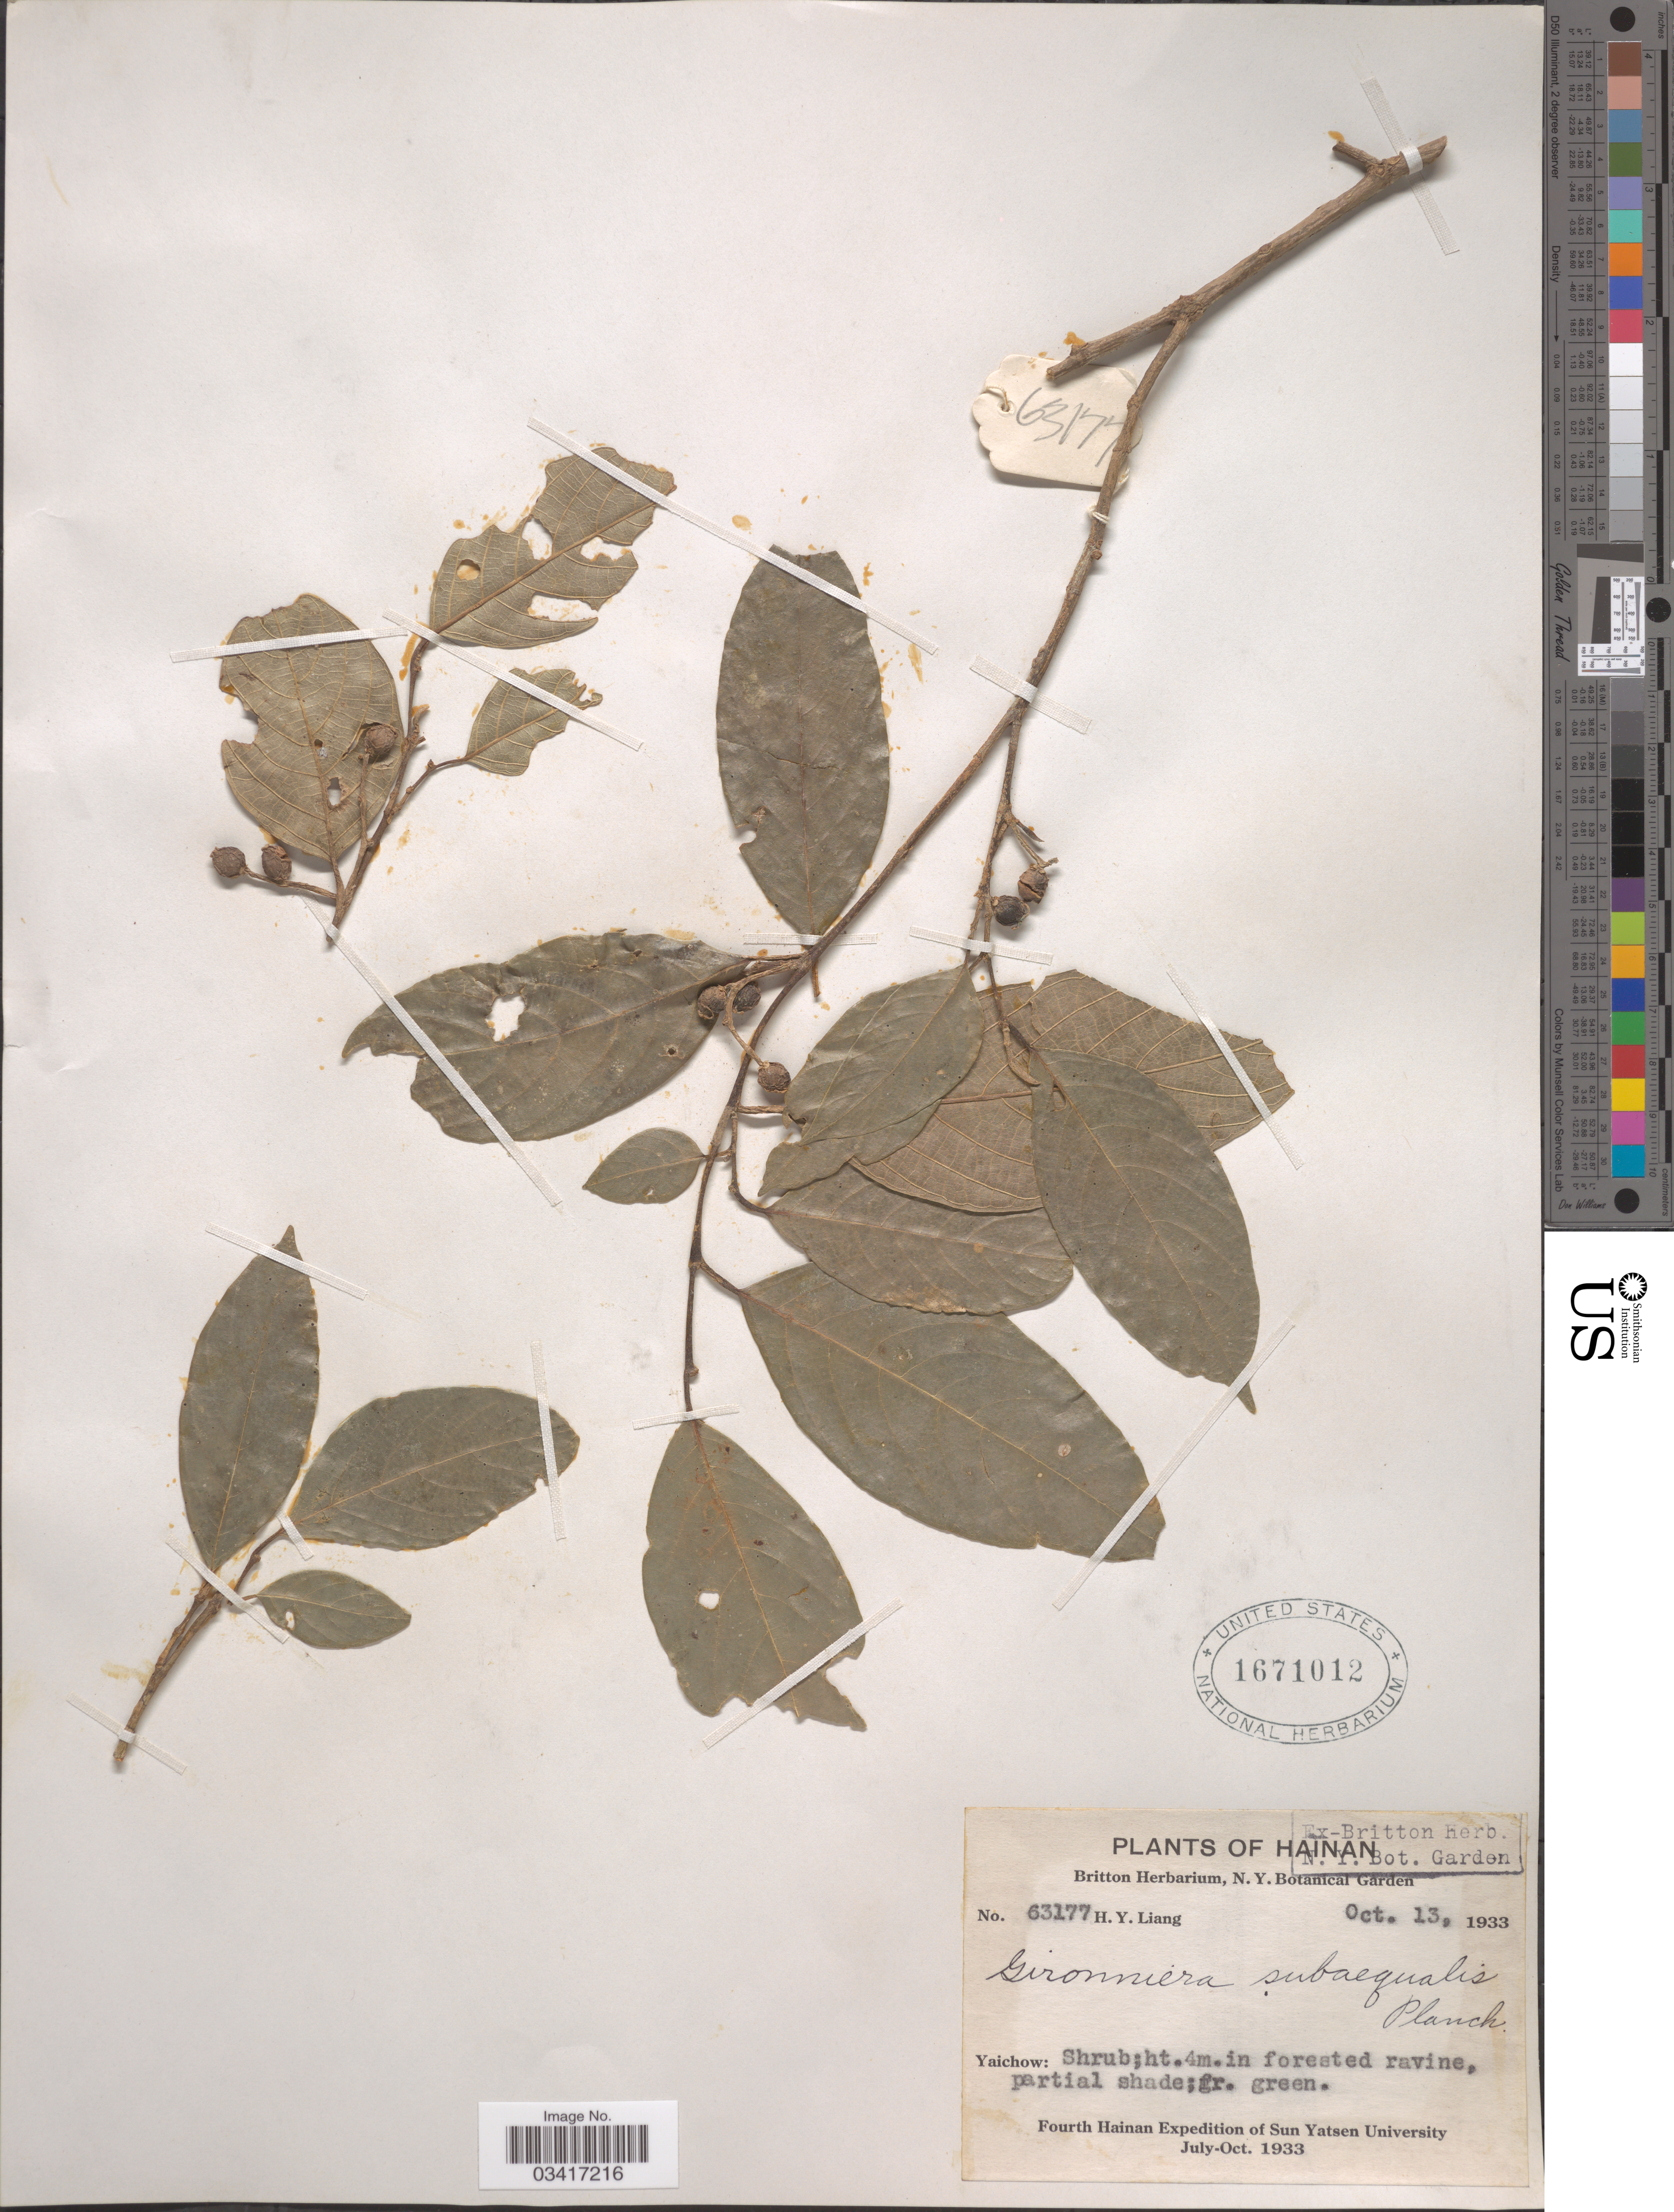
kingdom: Plantae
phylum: Tracheophyta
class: Magnoliopsida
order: Rosales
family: Cannabaceae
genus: Gironniera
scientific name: Gironniera subaequalis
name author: Planch.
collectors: H. Y. Liang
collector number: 63177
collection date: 1933-10-13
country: China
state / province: Hainan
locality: Yaichow.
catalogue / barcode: US 1671012